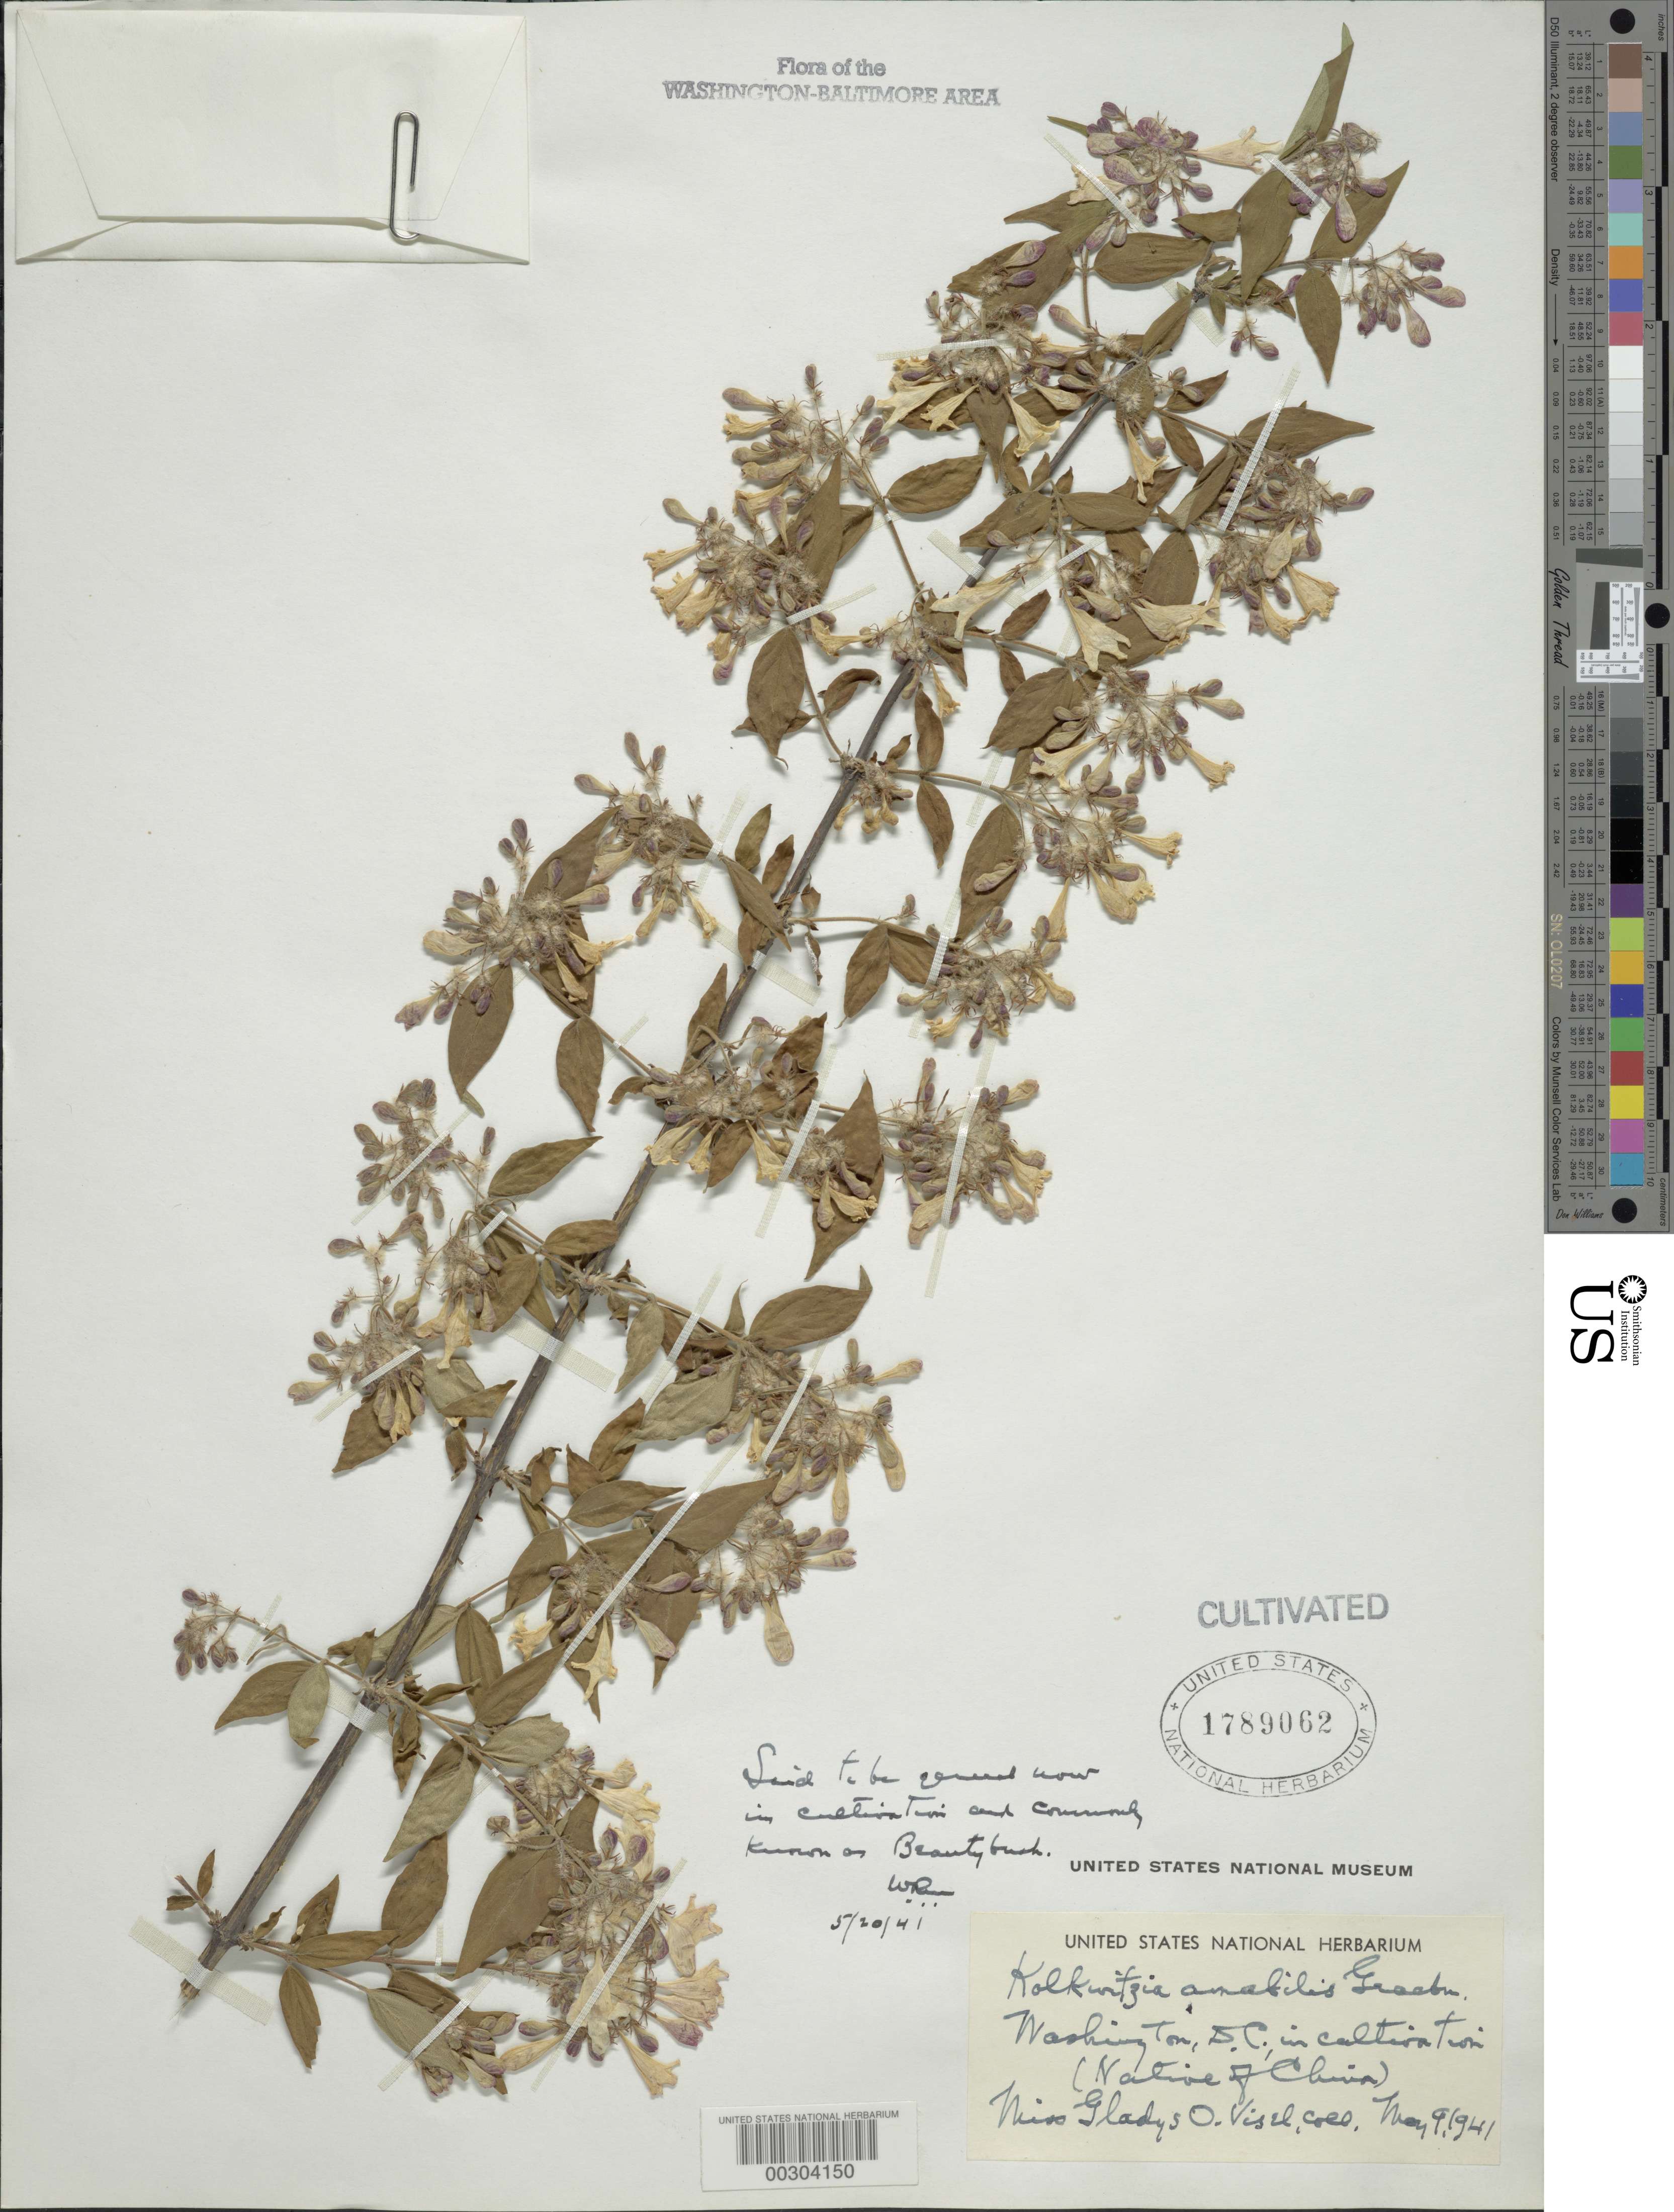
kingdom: Plantae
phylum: Tracheophyta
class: Magnoliopsida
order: Dipsacales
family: Caprifoliaceae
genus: Kolkwitzia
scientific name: Kolkwitzia amabilis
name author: Graebn.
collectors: G. Visel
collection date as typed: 09 May 1941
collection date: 1941-05-09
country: United States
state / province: District of Columbia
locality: Washington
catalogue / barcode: US 1789062